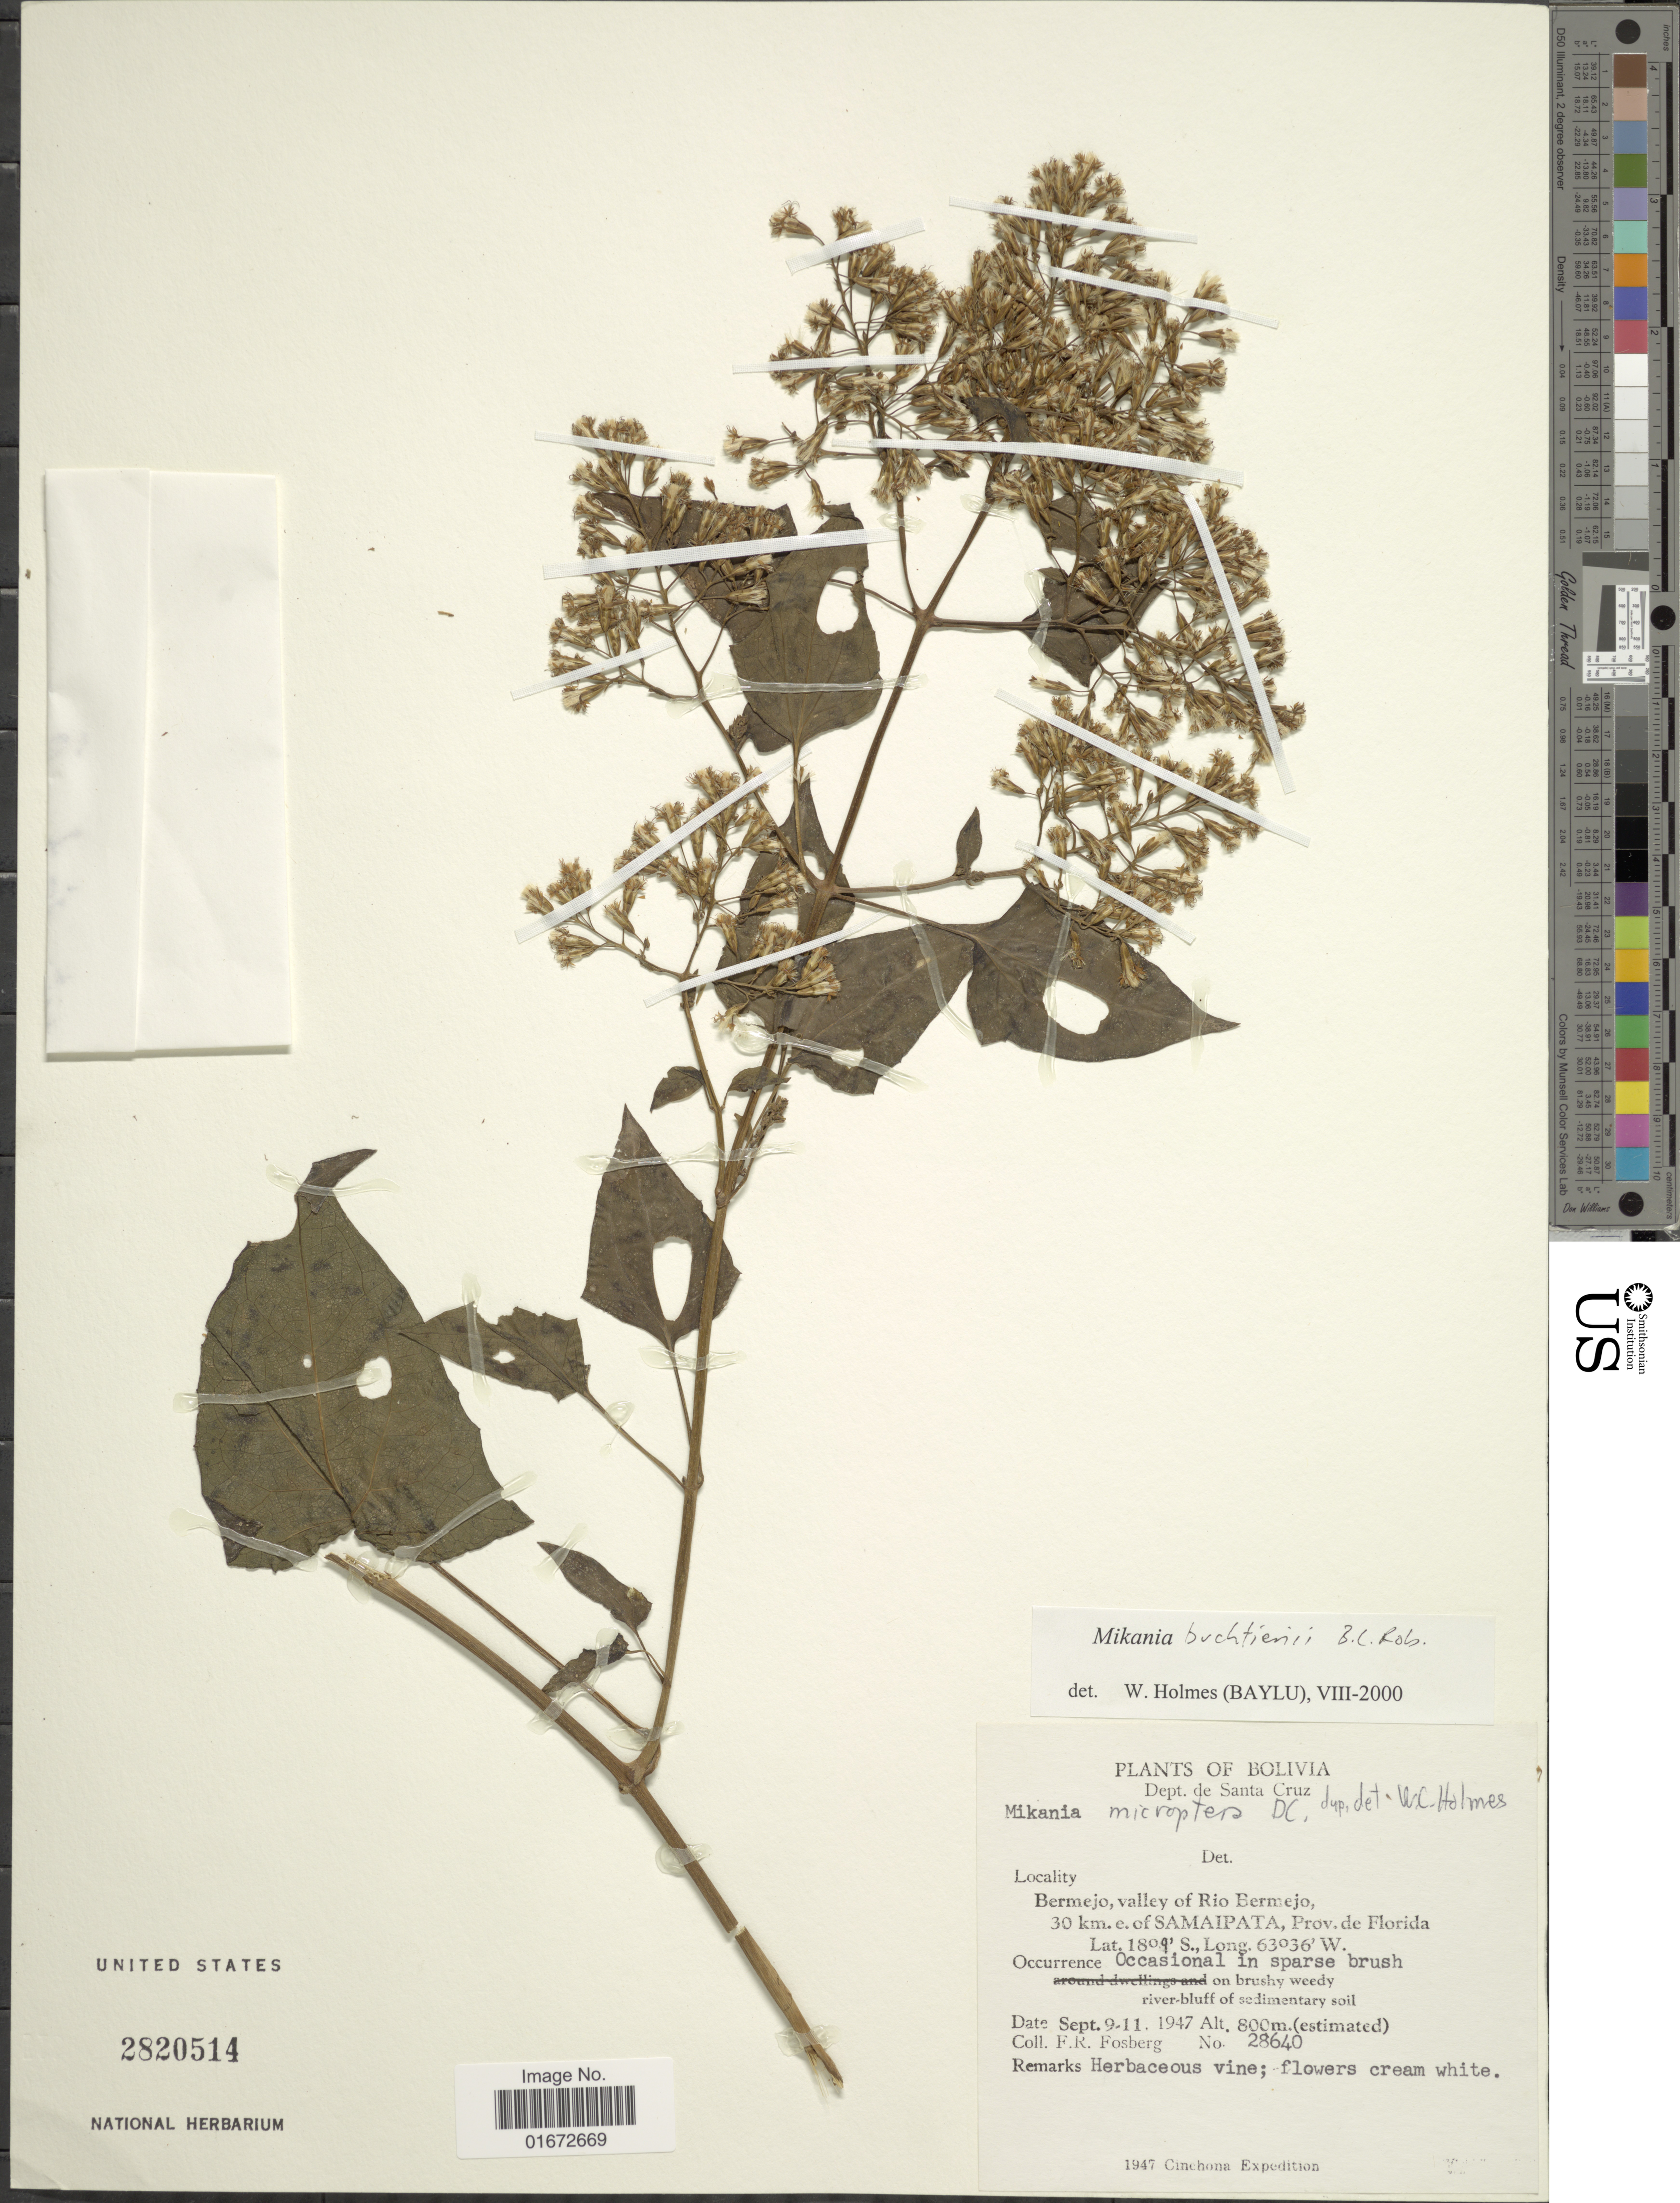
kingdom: Plantae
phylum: Tracheophyta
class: Magnoliopsida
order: Asterales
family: Asteraceae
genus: Mikania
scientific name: Mikania buchtienii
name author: B.L. Rob.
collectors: F. R. Fosberg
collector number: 28640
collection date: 1947-09-09/1947-09-11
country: Bolivia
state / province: Santa Cruz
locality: Dept. de Santa Cruz/ Bermejo, valley of Rio Bermejo, 30 km. e. of Samaipata, Prov. de Florida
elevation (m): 800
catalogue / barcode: US 2820514